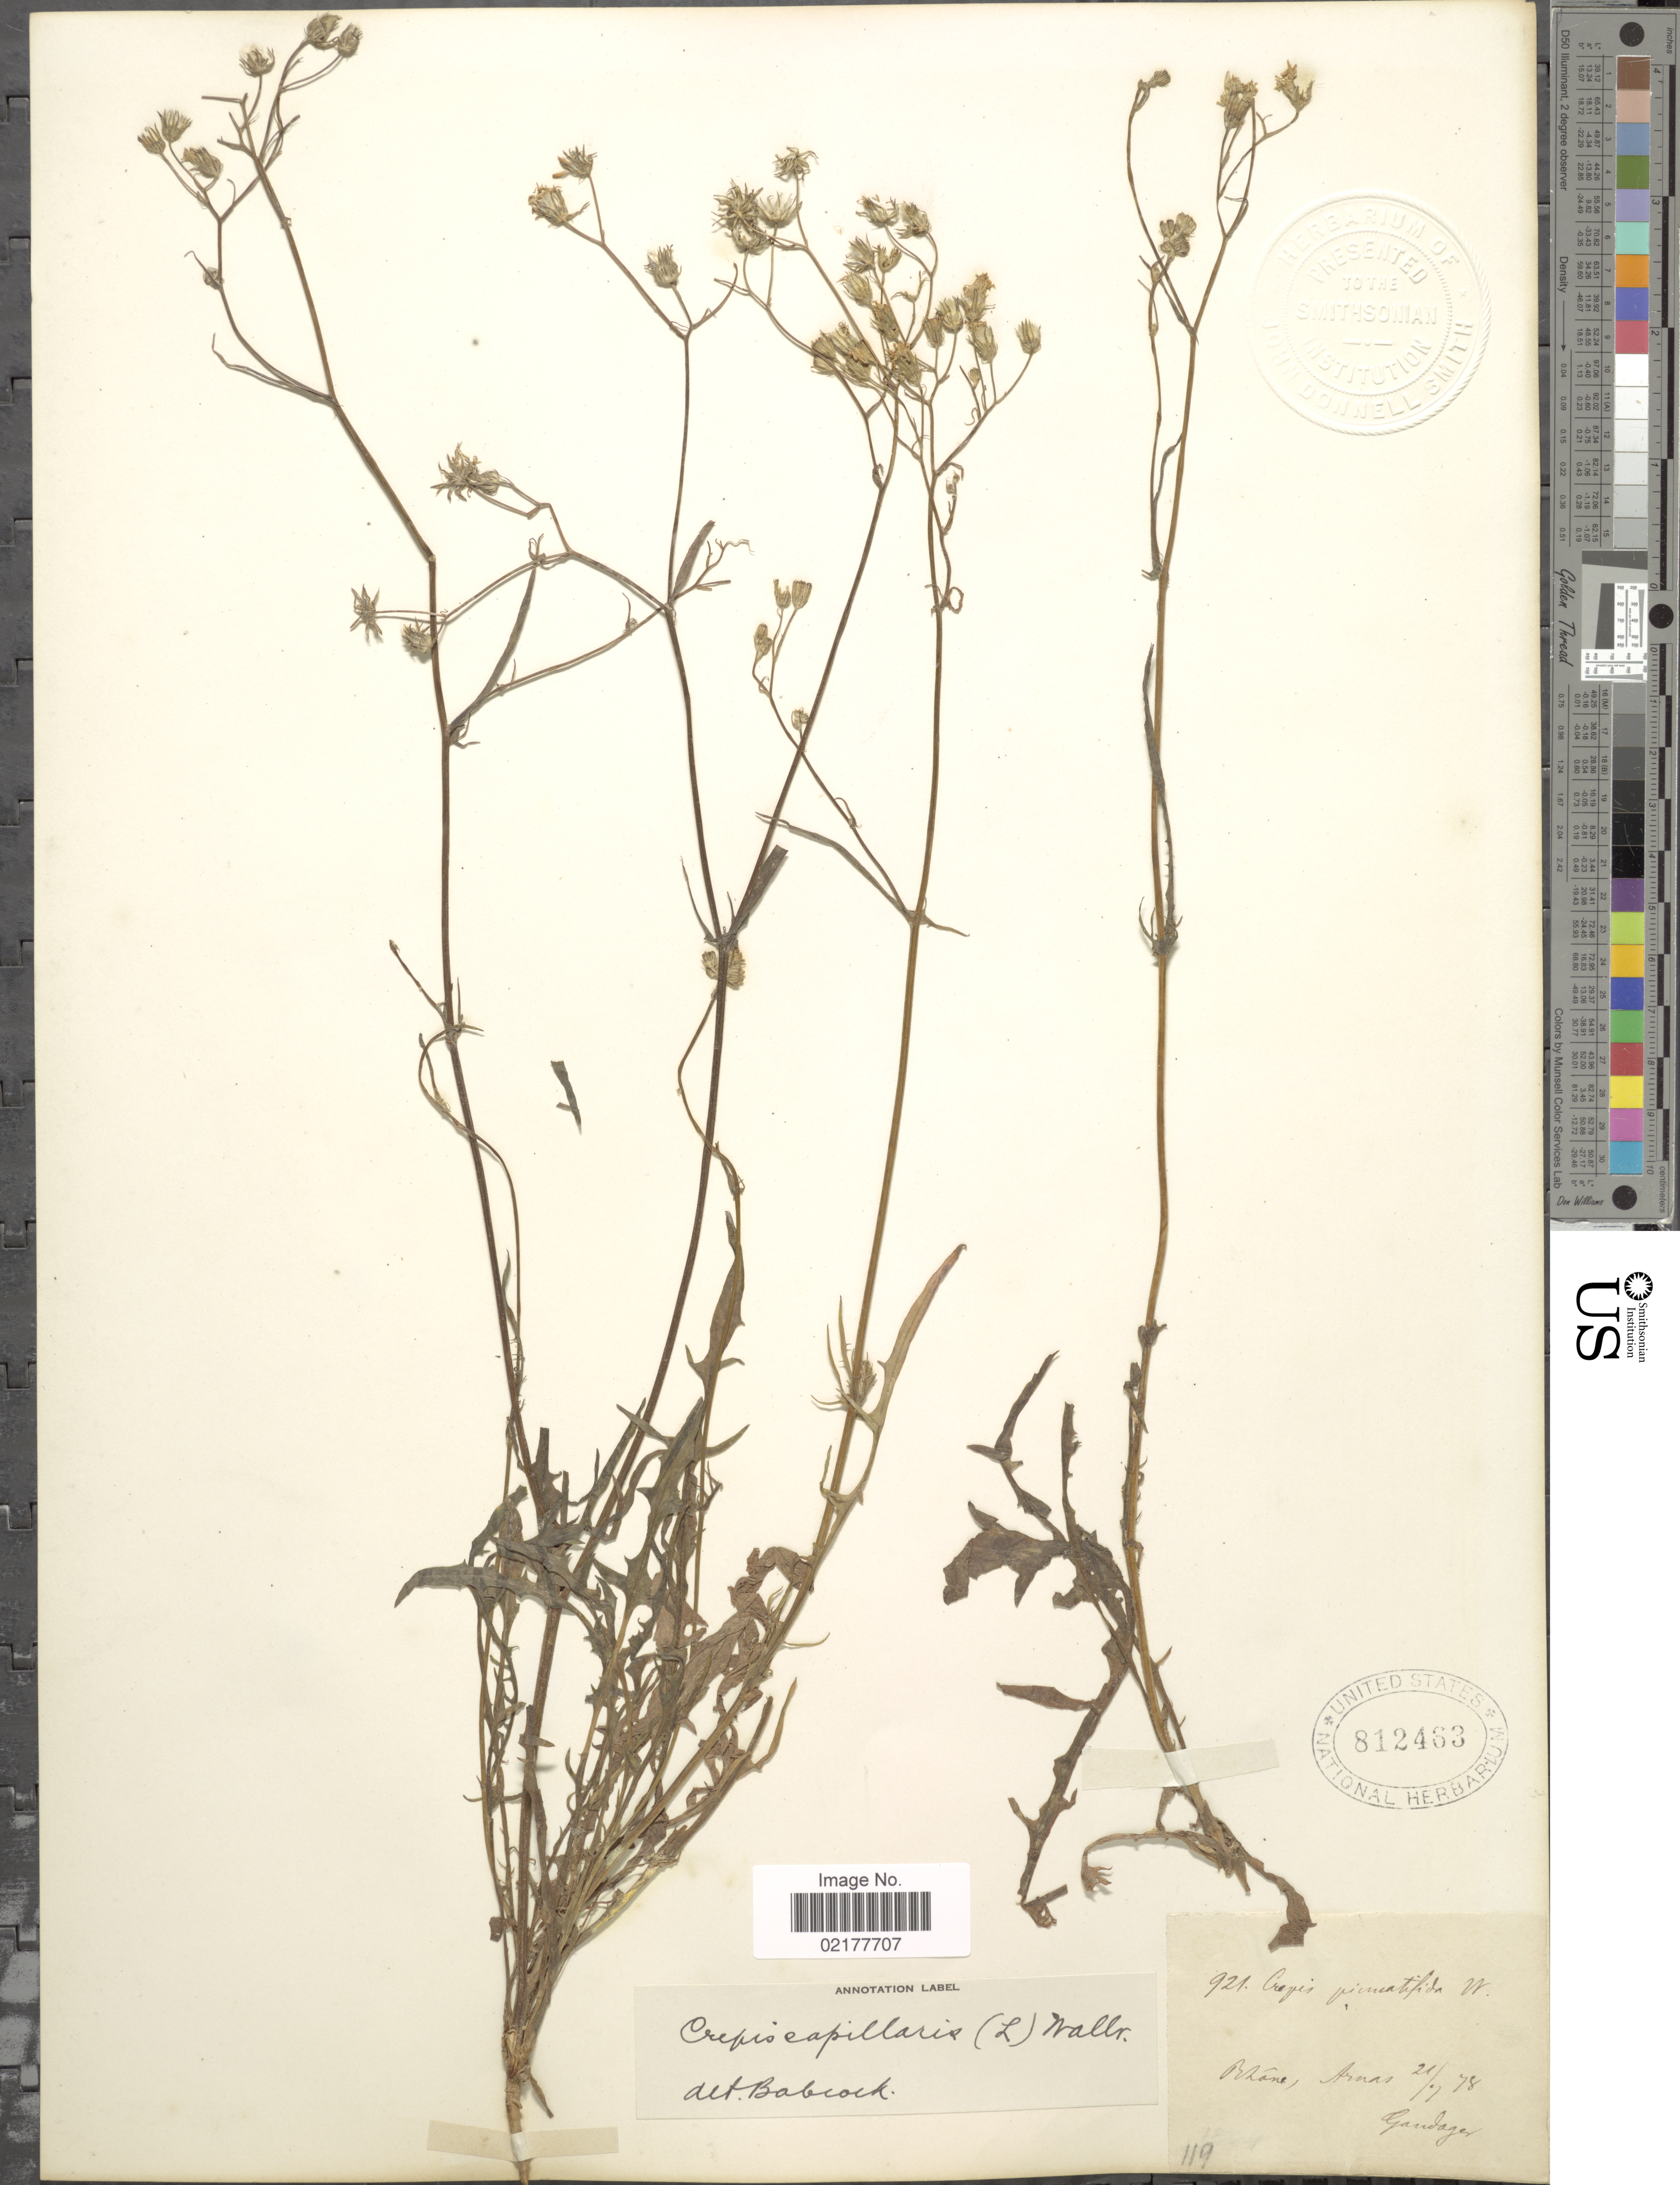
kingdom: Plantae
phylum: Tracheophyta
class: Magnoliopsida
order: Asterales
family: Asteraceae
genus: Crepis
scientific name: Crepis capillaris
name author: (L.) Wallr.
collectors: M. Gandoger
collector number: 921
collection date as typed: Transcribed d/m/y: 21/7/78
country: France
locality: Rhône, Arnas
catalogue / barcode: US 812463